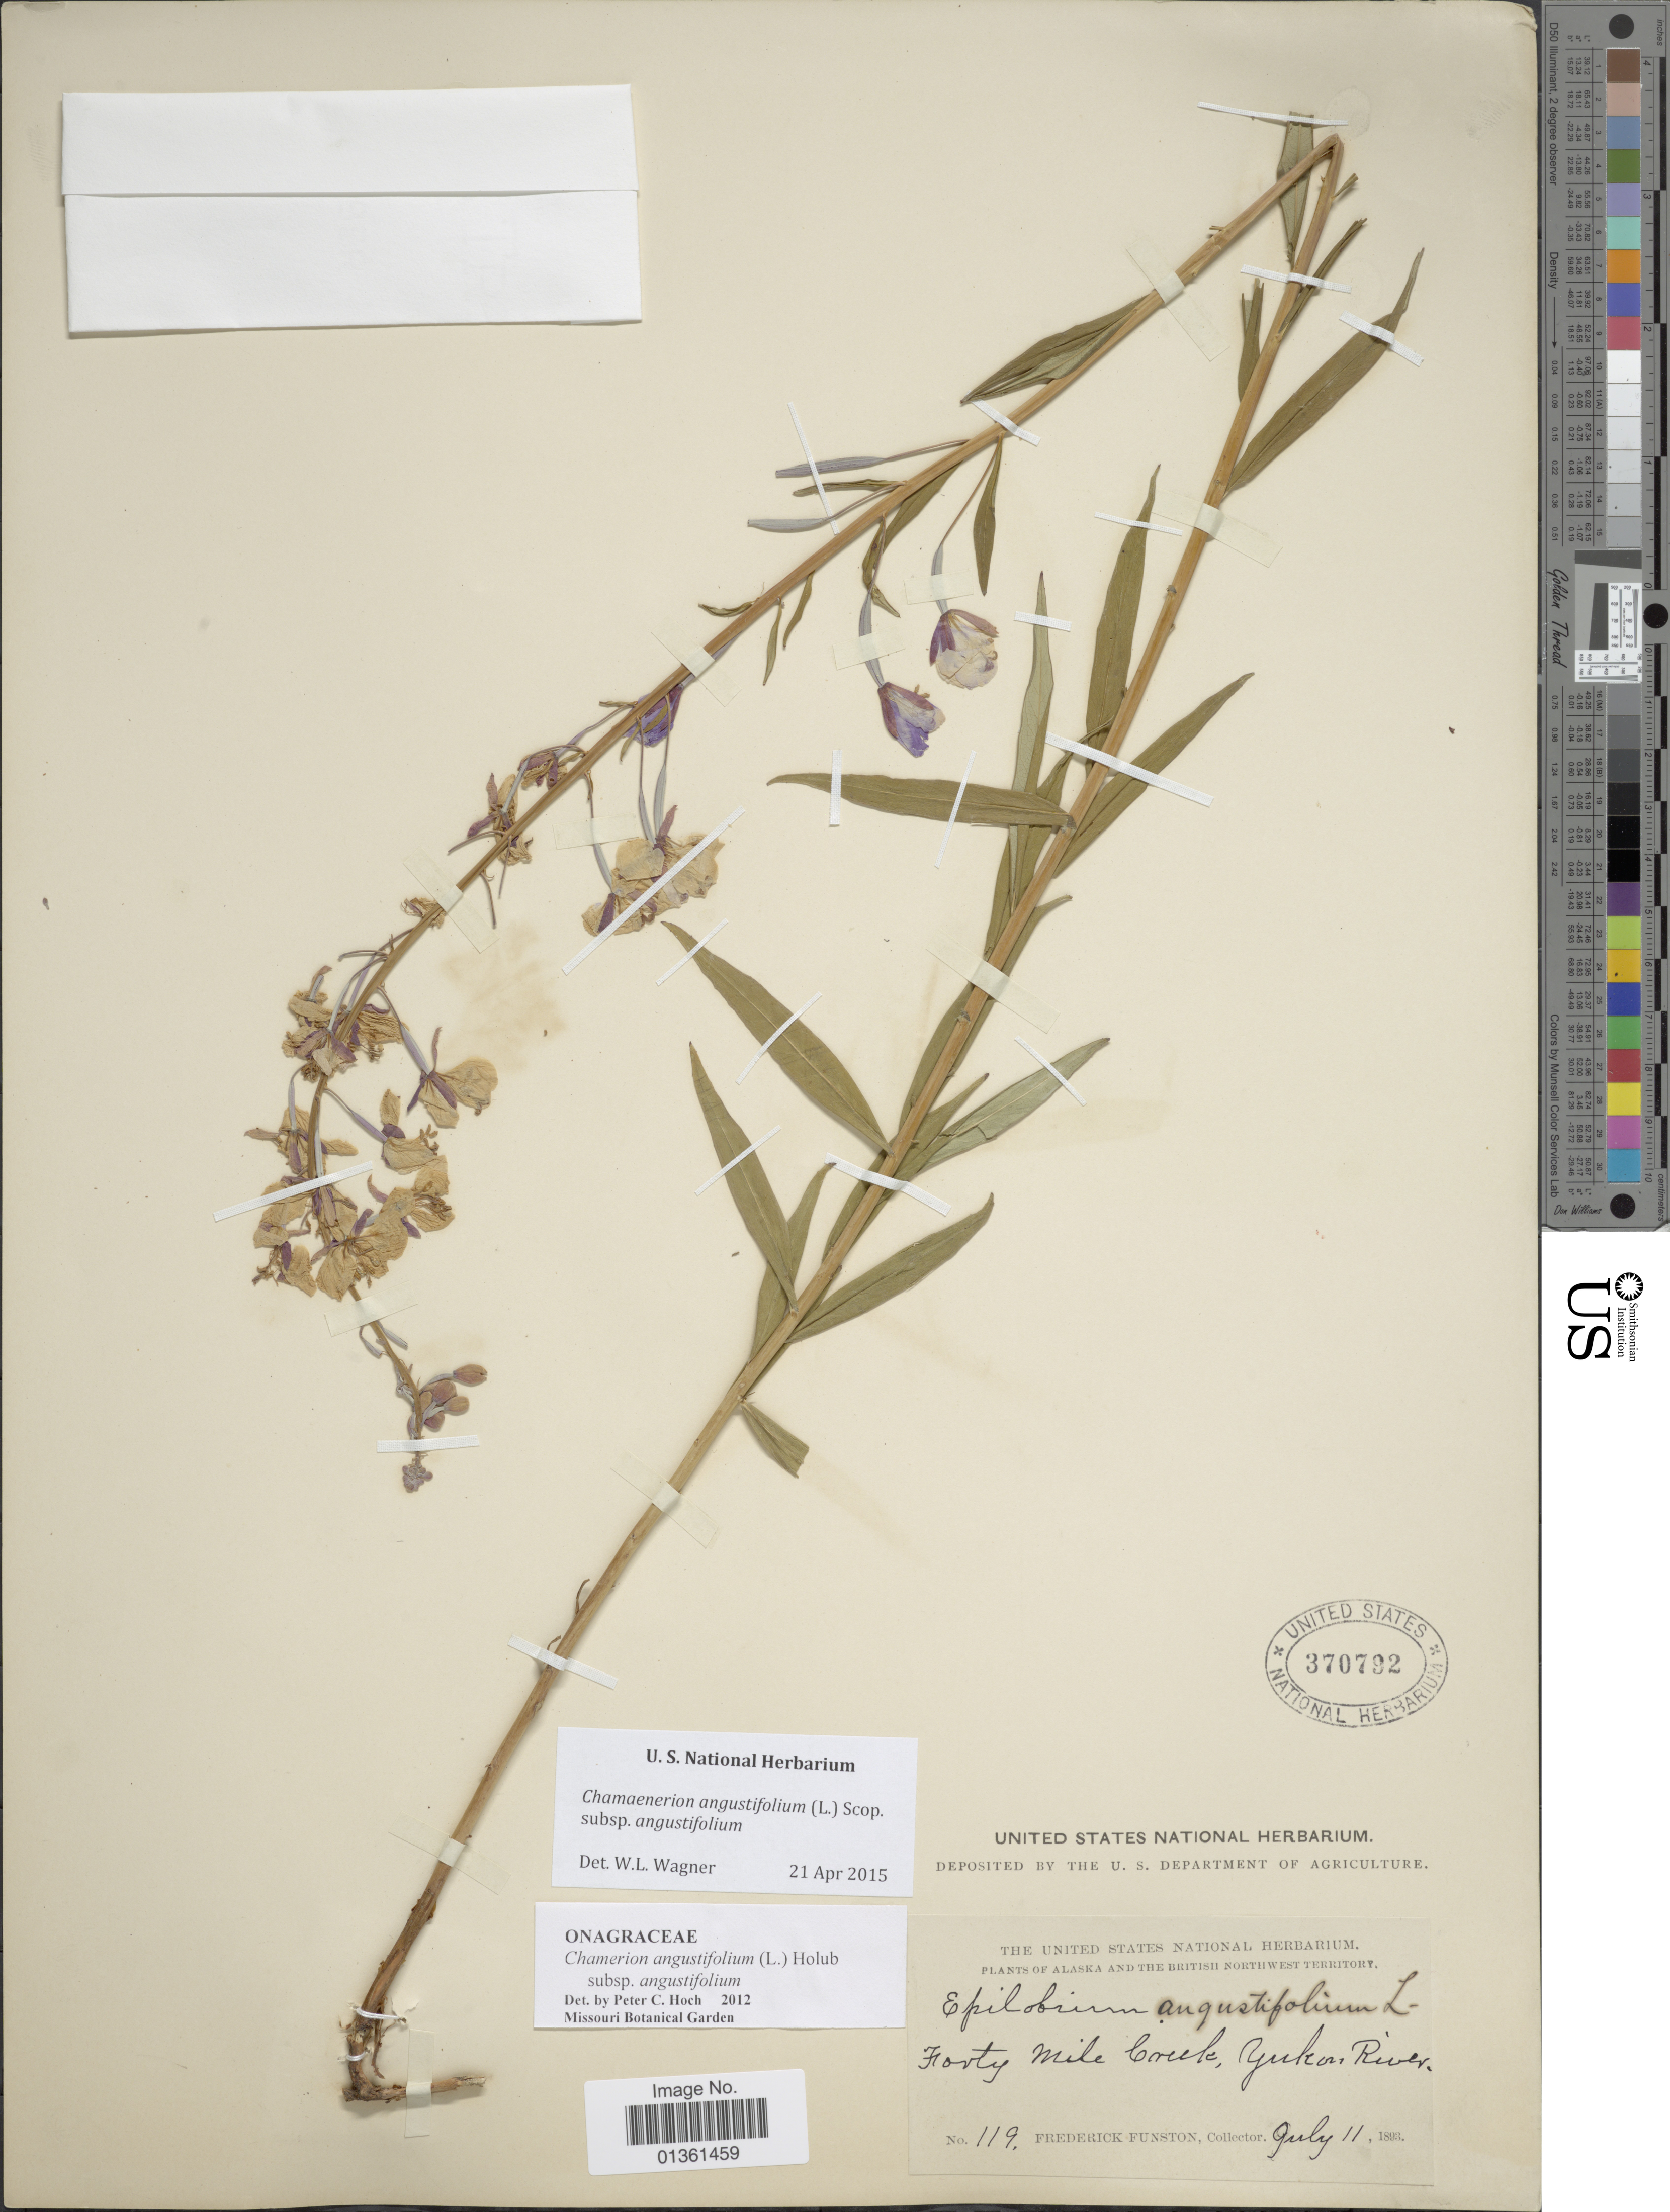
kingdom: Plantae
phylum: Tracheophyta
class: Magnoliopsida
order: Myrtales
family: Onagraceae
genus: Chamaenerion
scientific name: Chamaenerion angustifolium subsp. angustifolium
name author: (L.) Scop.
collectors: F. Funston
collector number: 119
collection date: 1893-07-11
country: United States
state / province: Alaska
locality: British Northwest Territory. Forty Mile Creek, Yukon River.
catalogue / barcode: US 370792